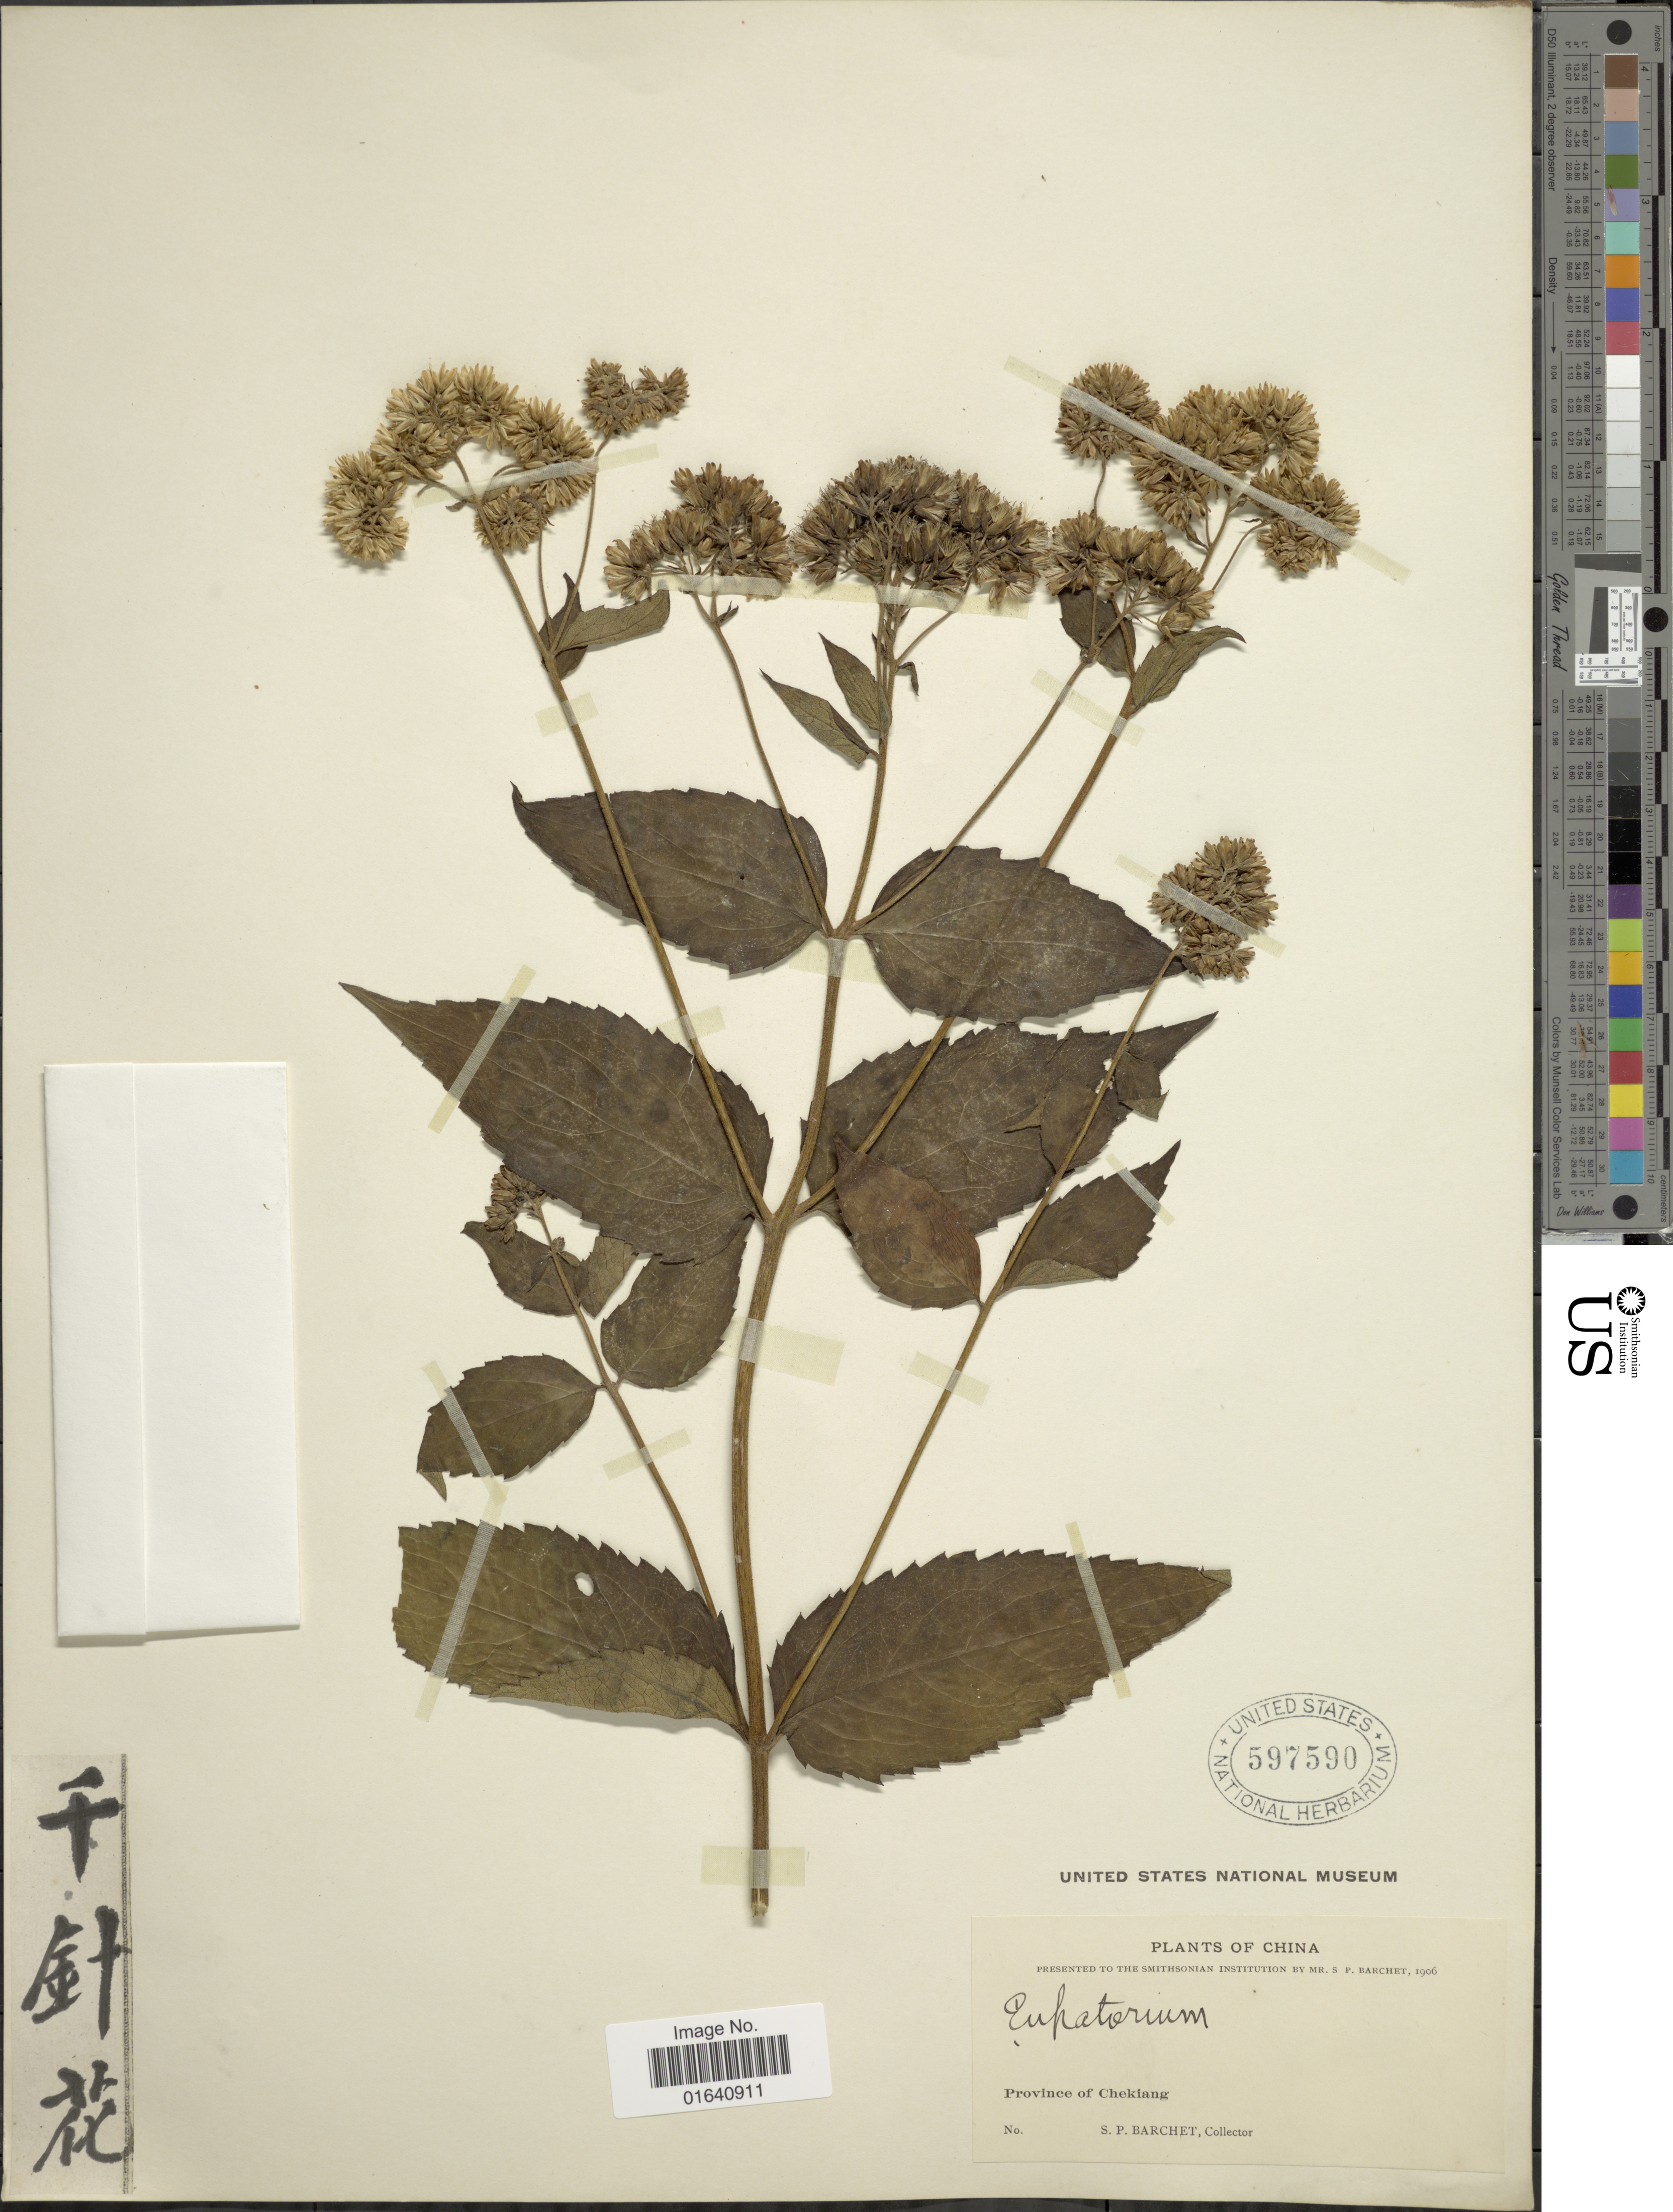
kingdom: Plantae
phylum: Tracheophyta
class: Magnoliopsida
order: Asterales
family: Asteraceae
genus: Eupatorium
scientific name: Eupatorium sp.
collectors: S. P. Barchet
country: China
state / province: Zhejiang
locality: Province of Chekiang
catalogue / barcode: US 597590